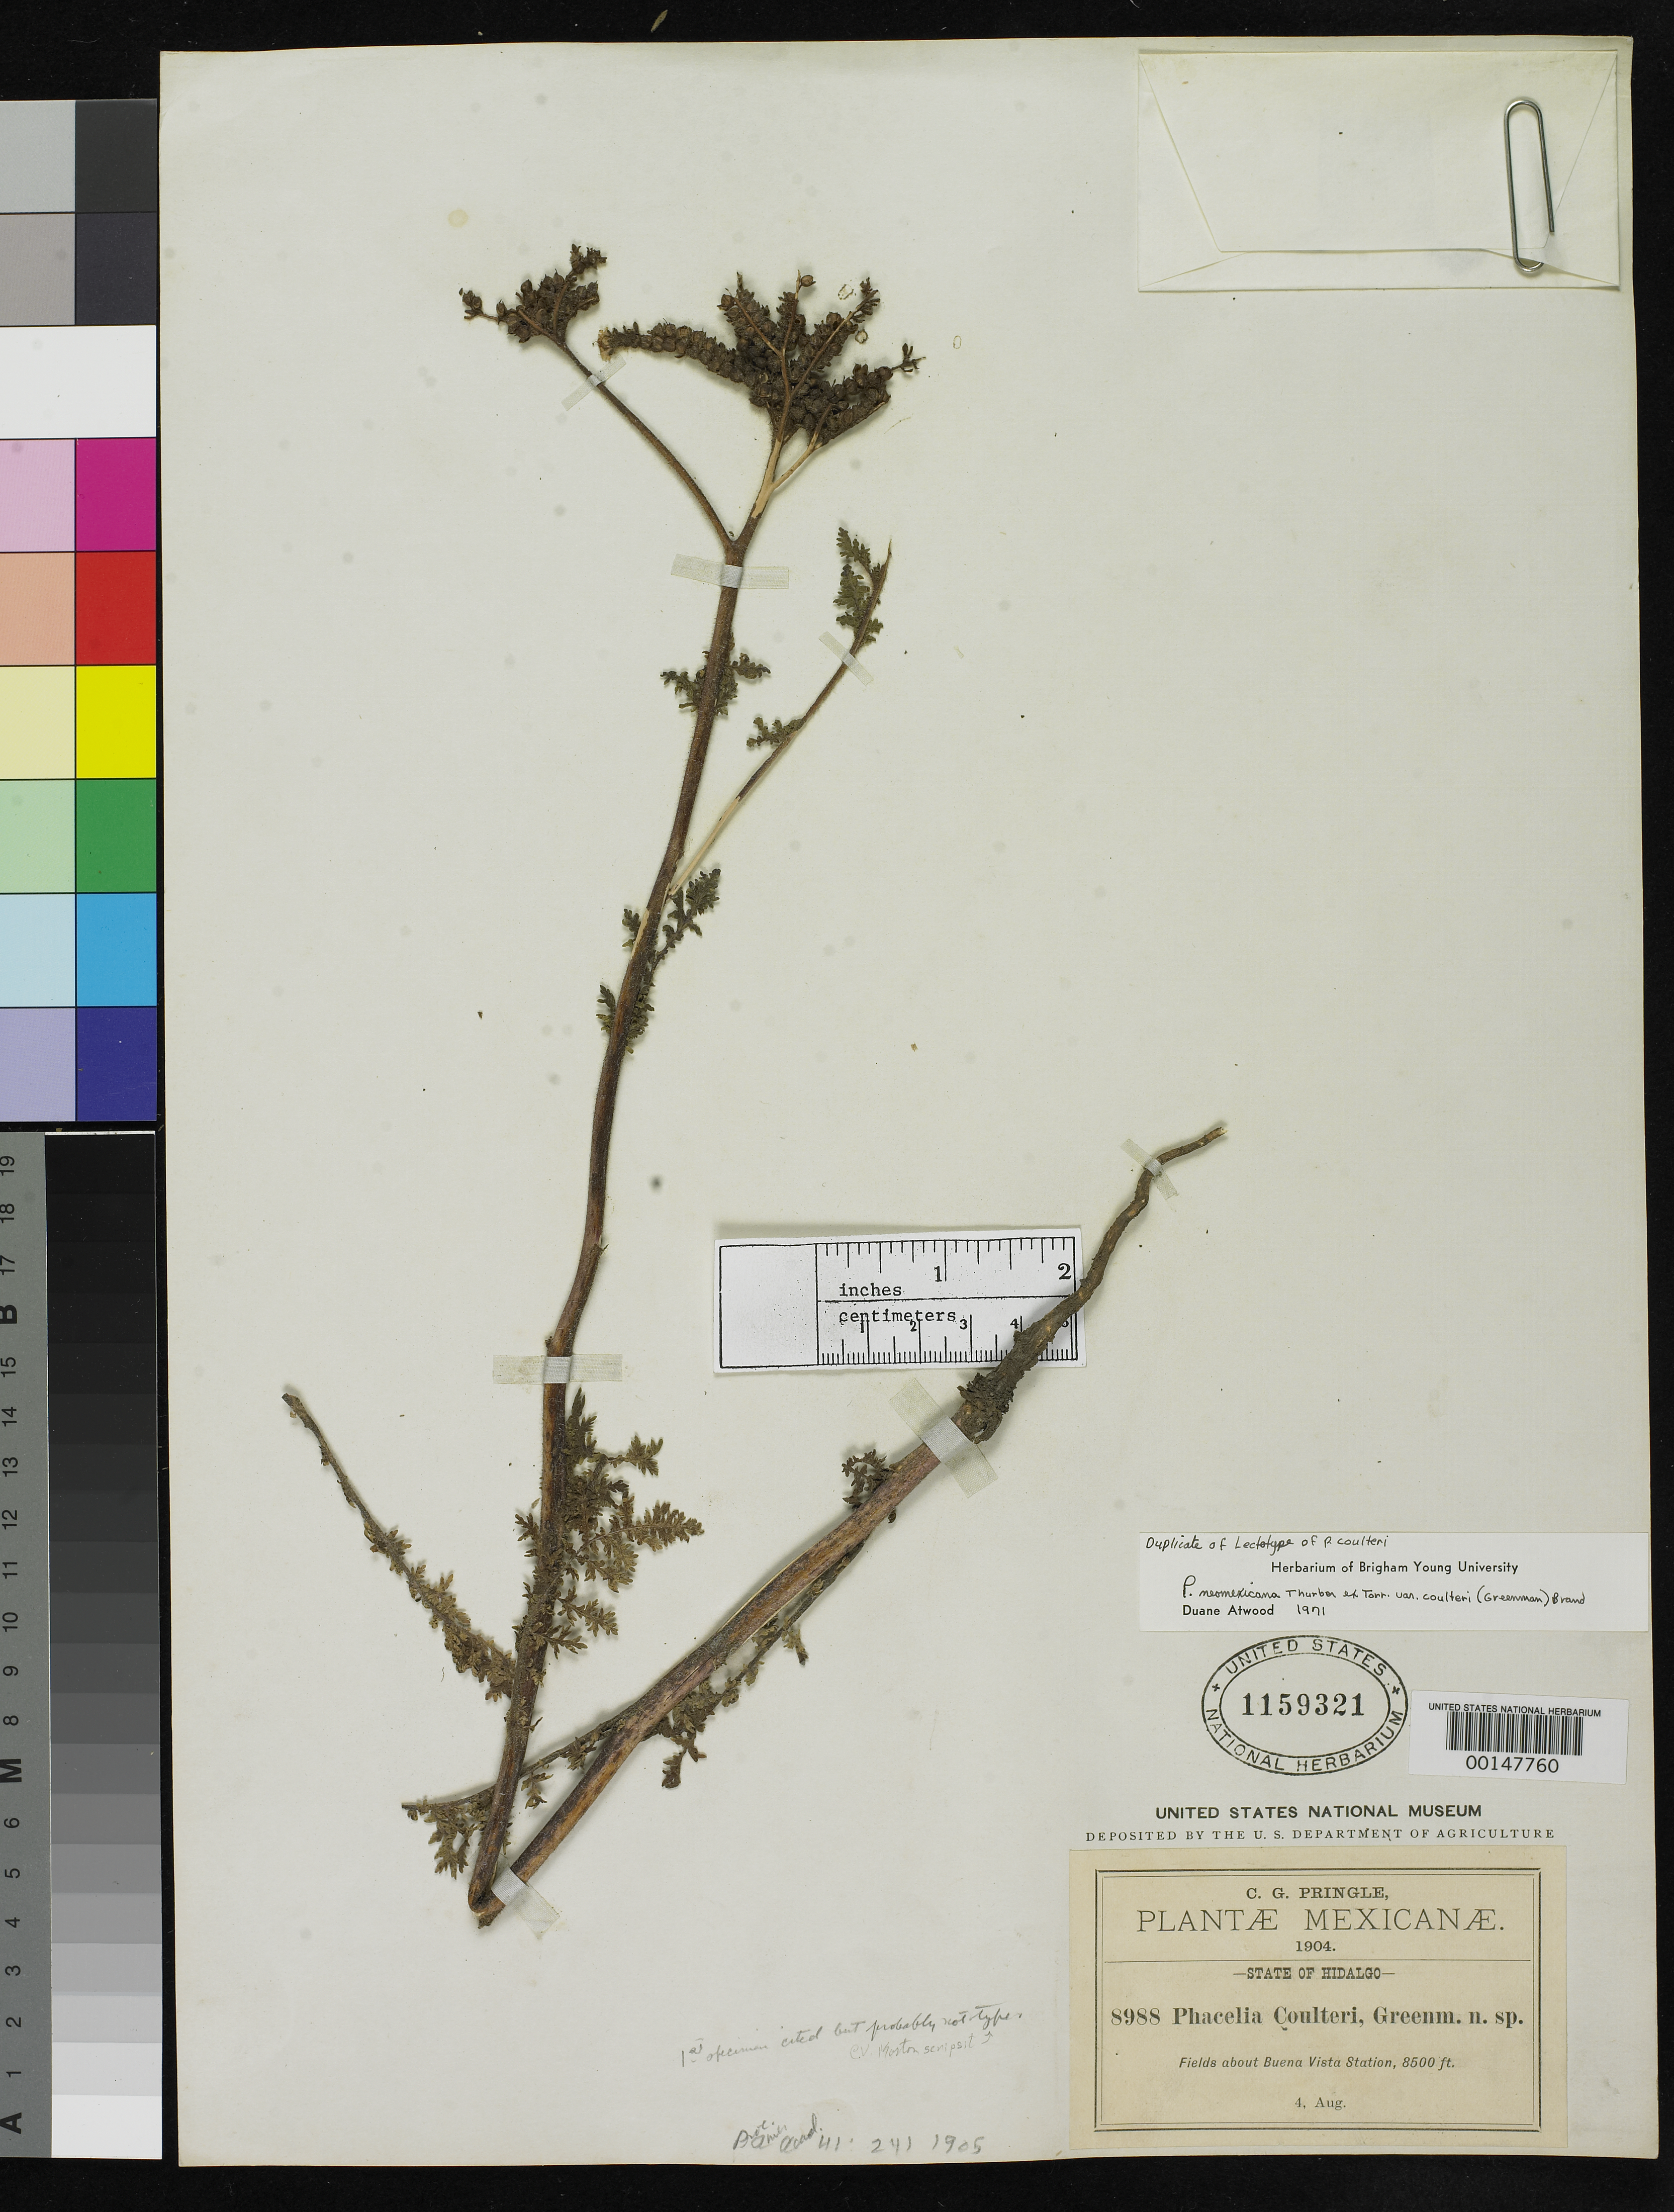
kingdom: Plantae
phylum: Tracheophyta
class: Magnoliopsida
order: Boraginales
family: Hydrophyllaceae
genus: Phacelia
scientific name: Phacelia coulteri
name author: Greenm.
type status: Isolectotype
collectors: C. G. Pringle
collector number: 8988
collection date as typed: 04 Aug 1904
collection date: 1904-08-04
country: Mexico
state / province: Hidalgo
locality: Buena Vista Station.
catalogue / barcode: US 1159321